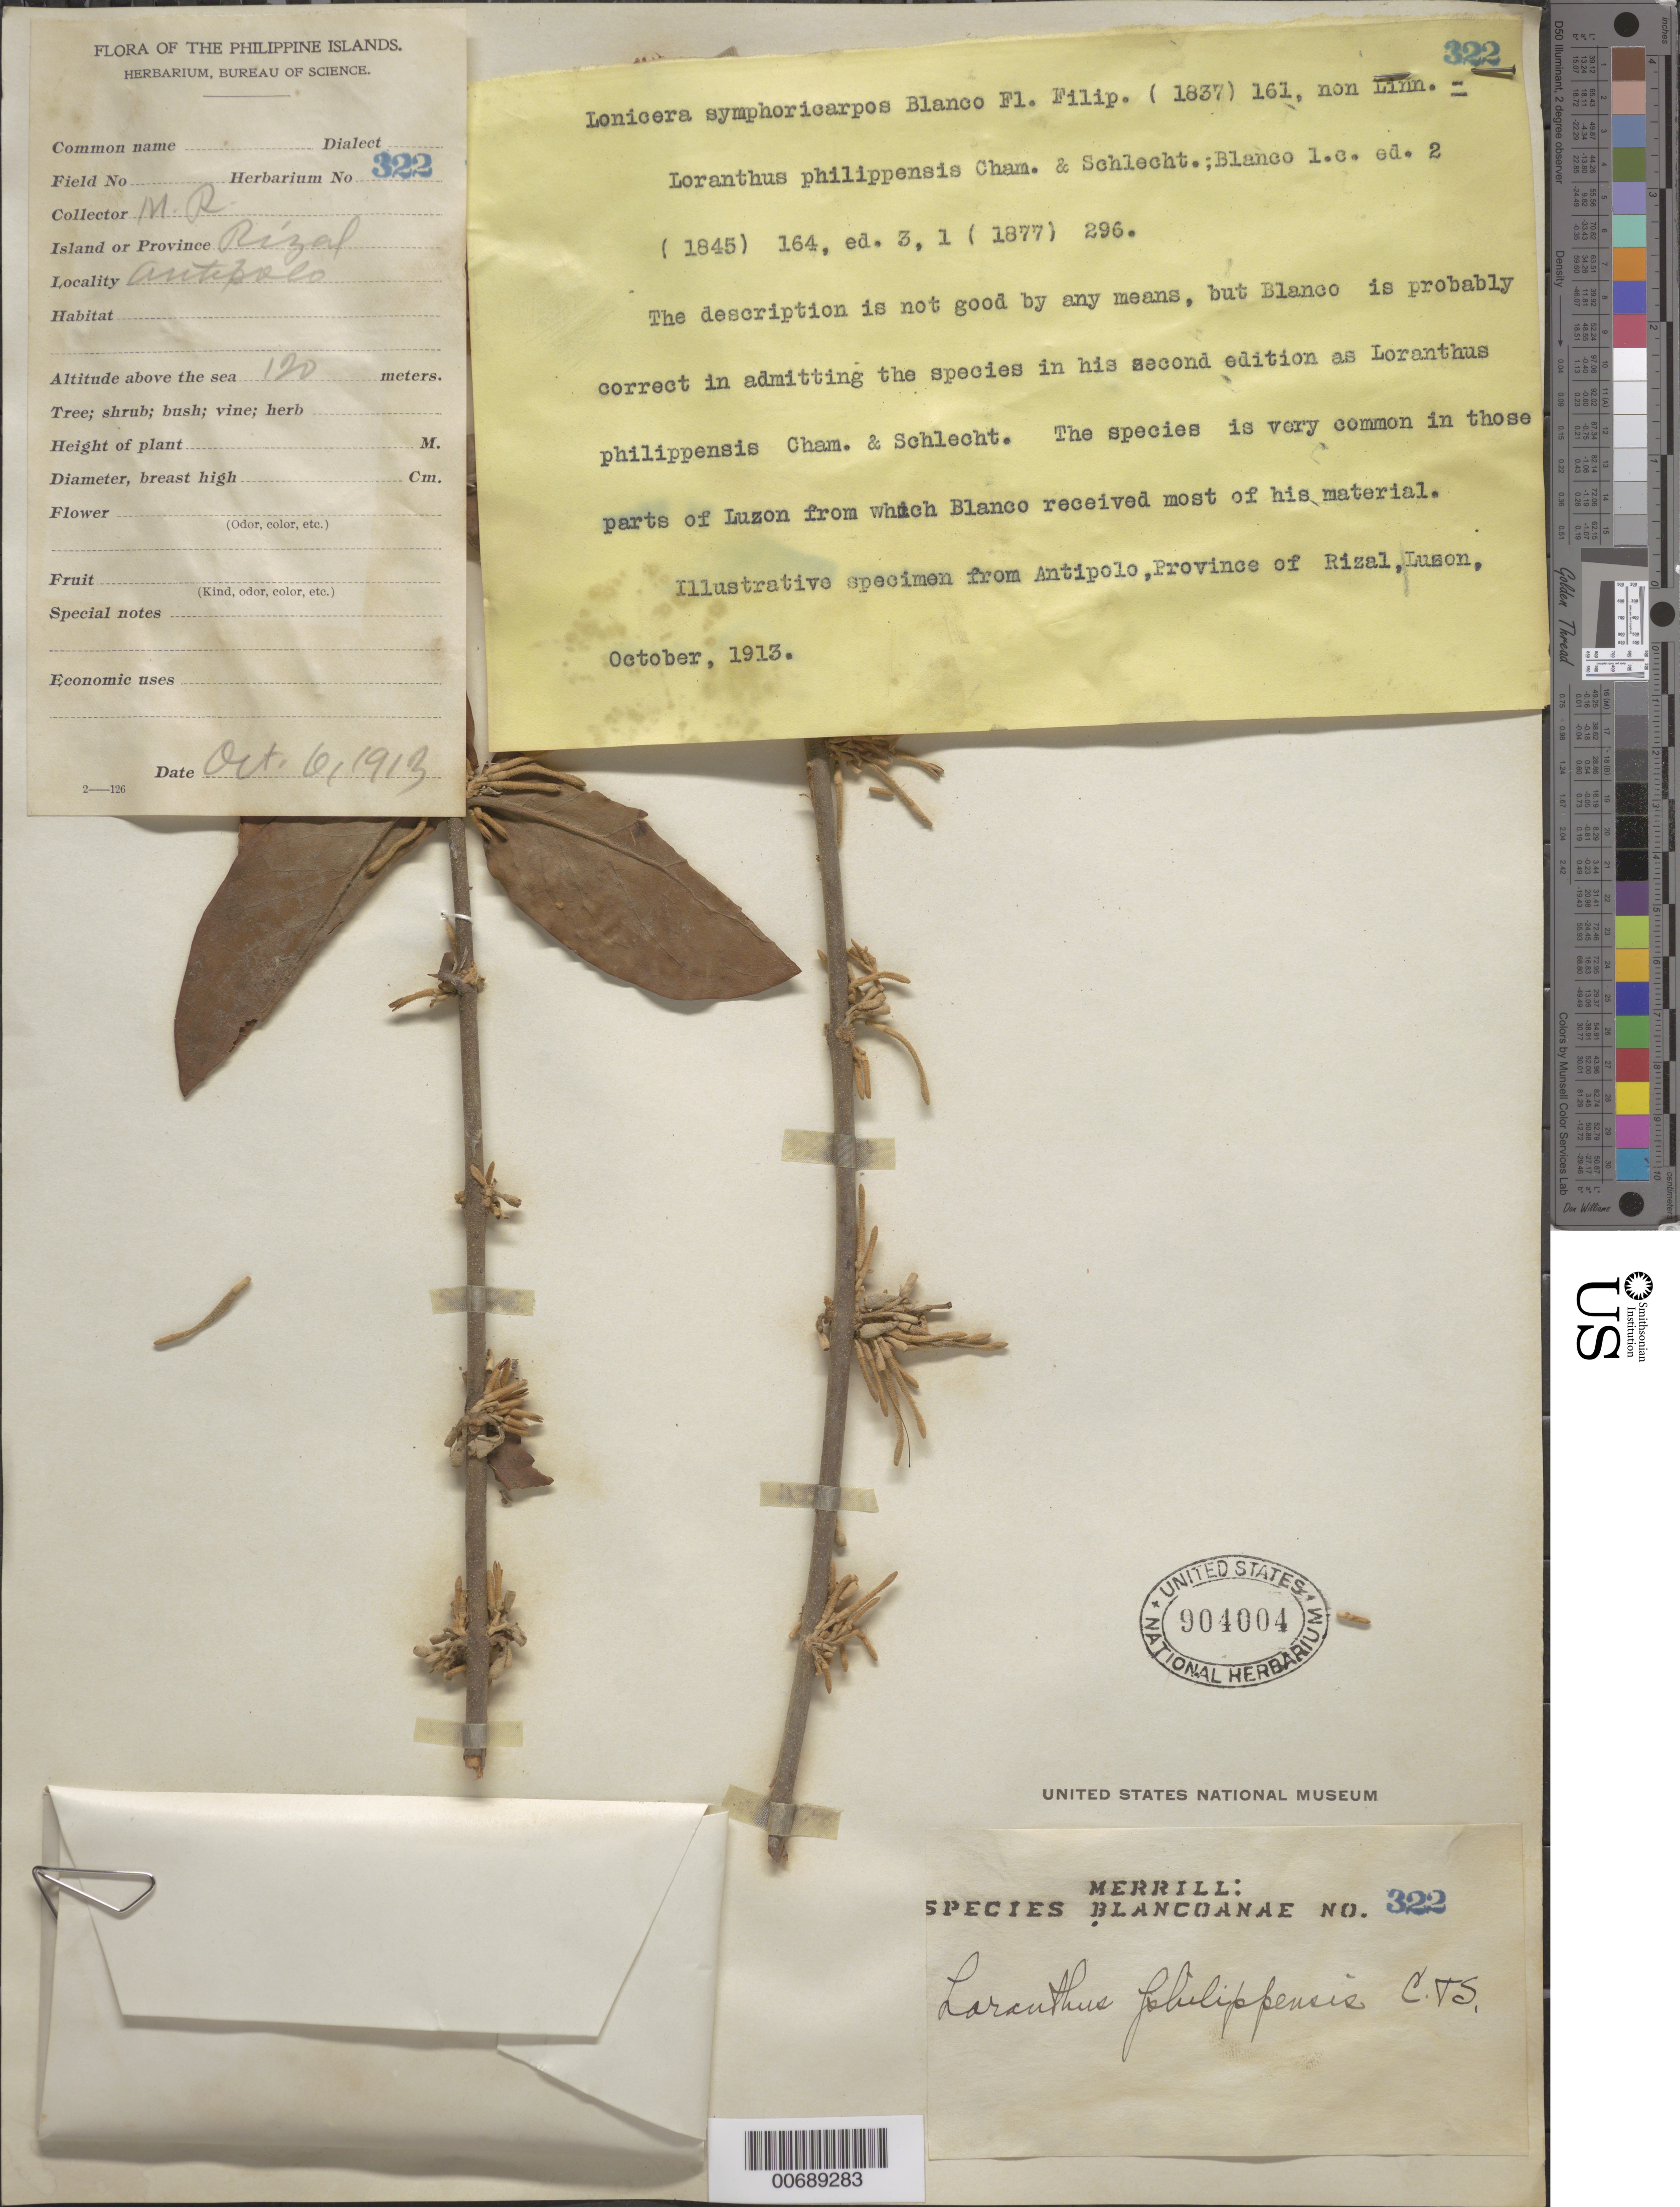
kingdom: Plantae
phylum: Tracheophyta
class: Magnoliopsida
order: Santalales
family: Loranthaceae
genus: Scurrula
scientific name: Scurrula atropurpurea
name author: (Blume) Danser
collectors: M. Ramos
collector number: Sp. Blancoan. 0322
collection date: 1913-10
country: Philippines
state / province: Calabarzon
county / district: Rizal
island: Luzon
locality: Antipolo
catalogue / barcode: US 904004